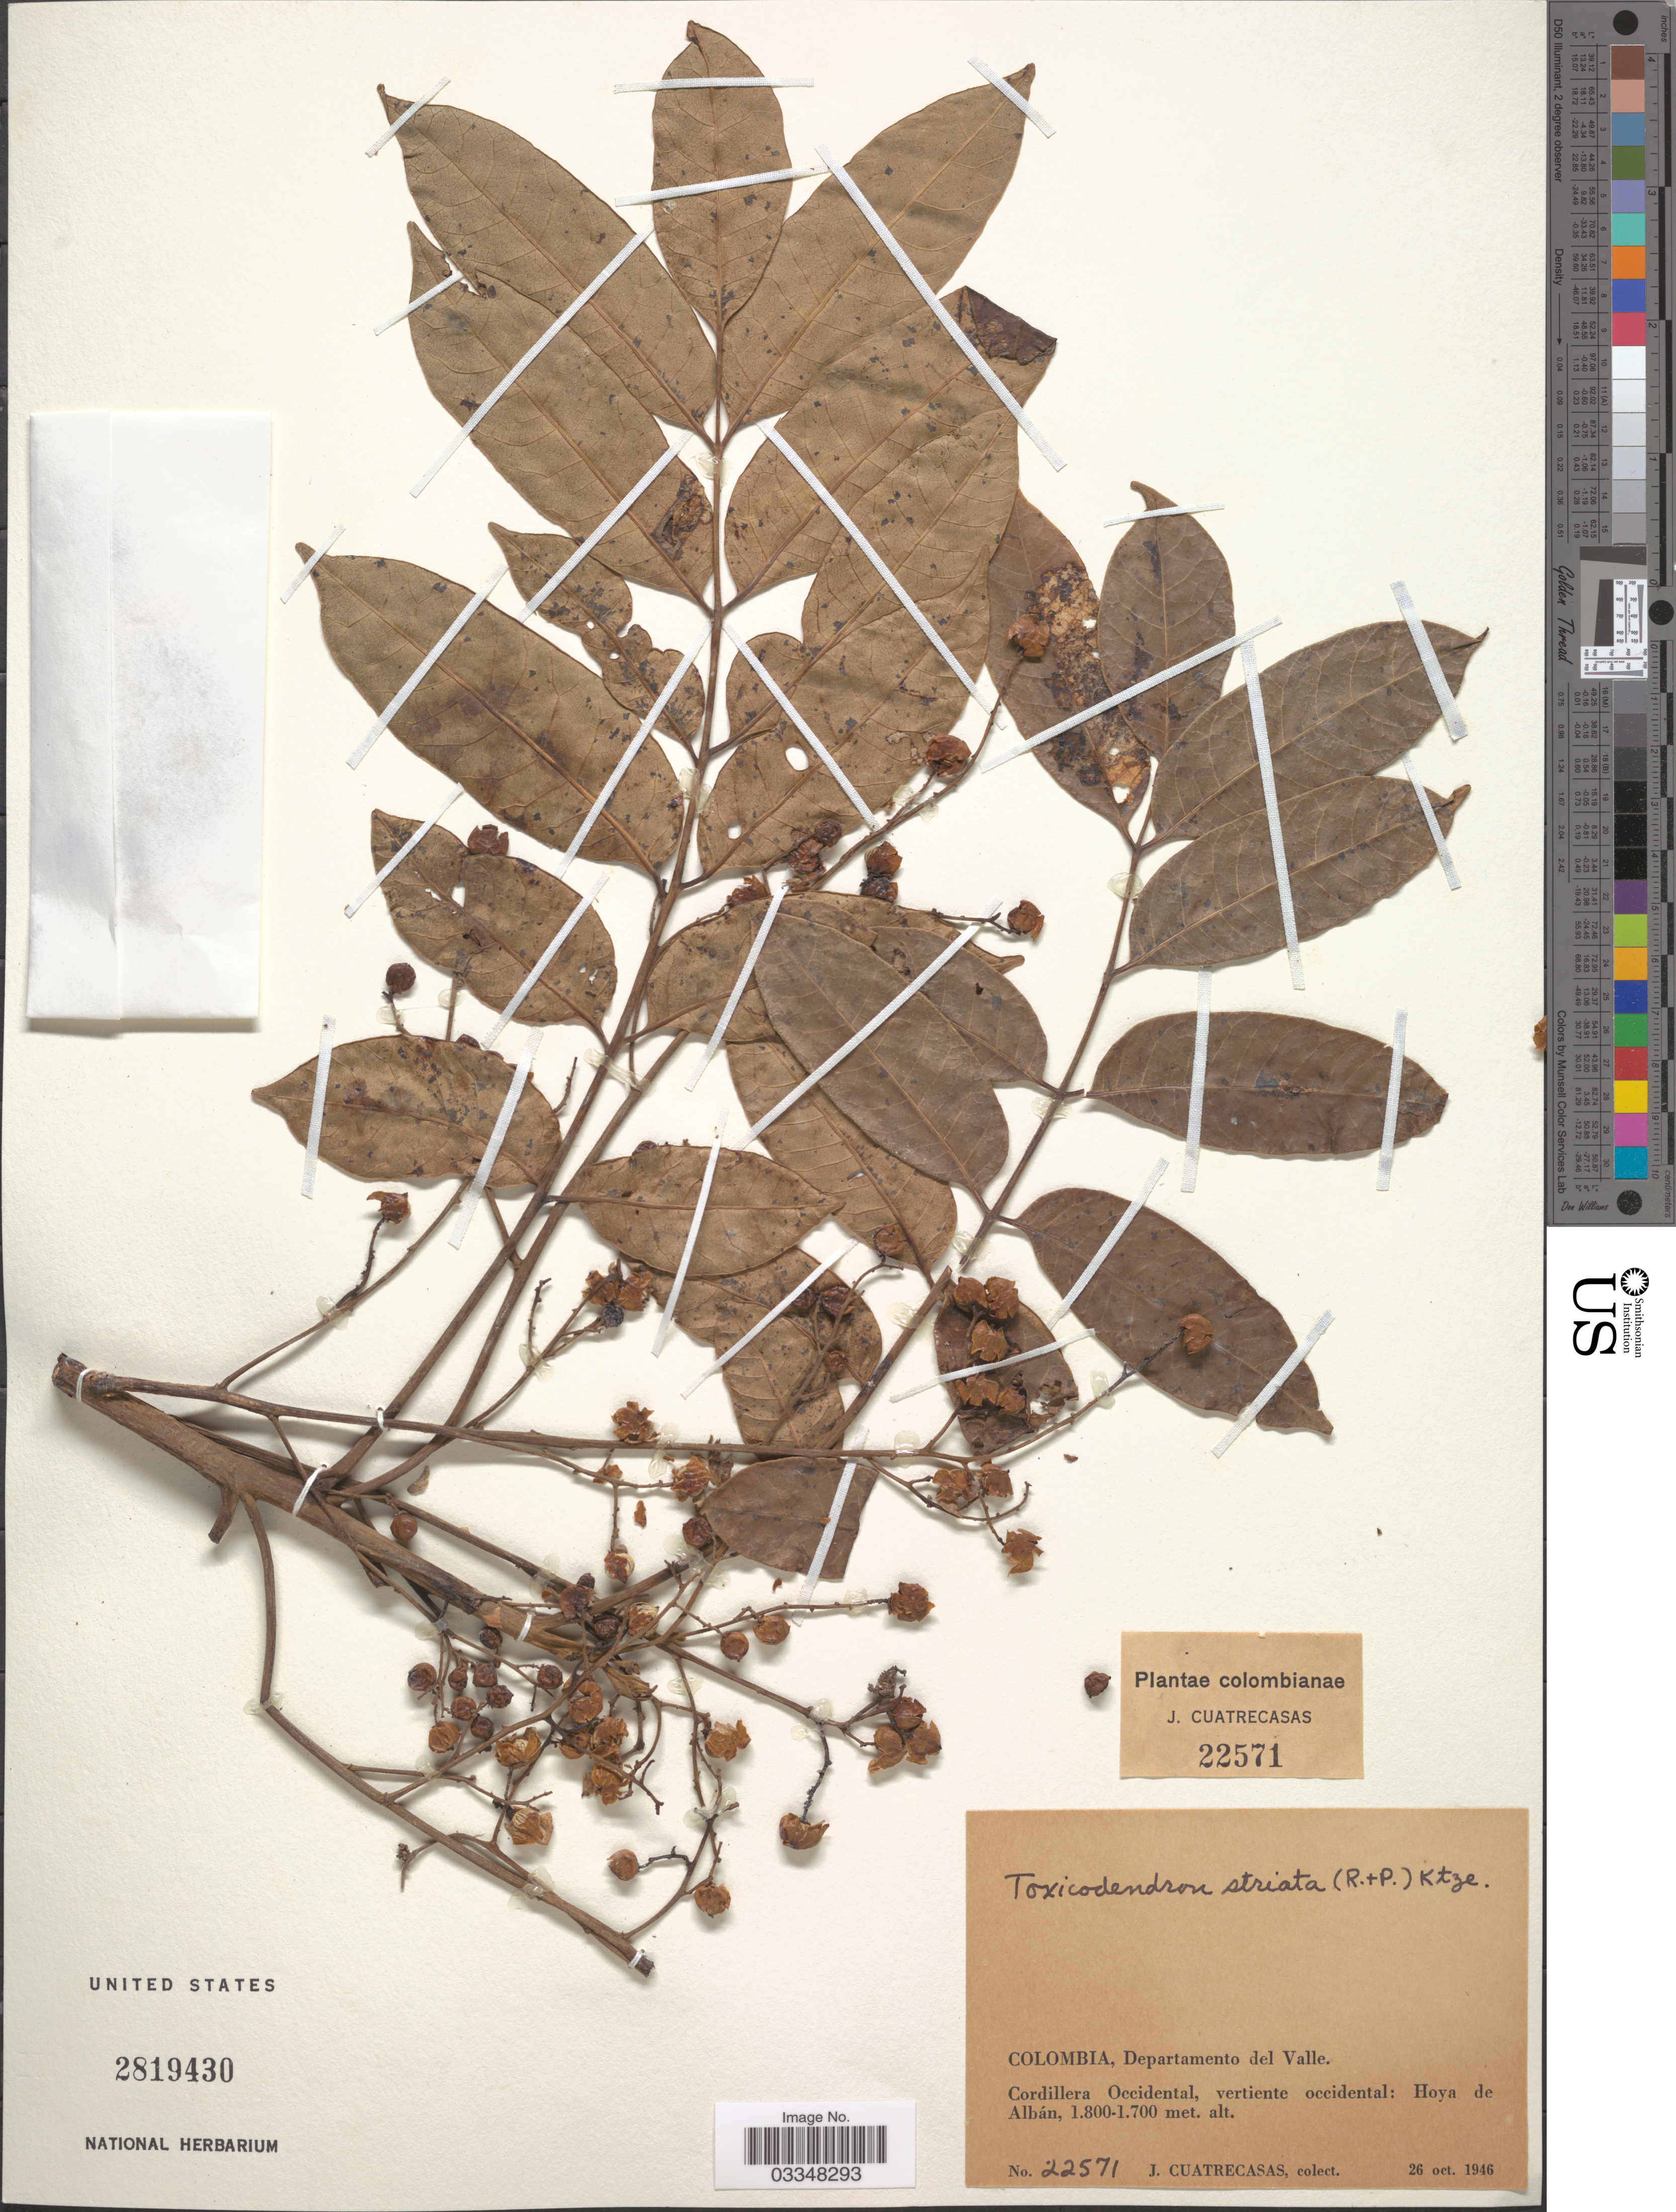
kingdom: Plantae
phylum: Tracheophyta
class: Magnoliopsida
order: Sapindales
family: Anacardiaceae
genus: Toxicodendron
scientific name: Toxicodendron striatum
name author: (Ruiz & Pav.) Kuntze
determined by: Mitchell, John D.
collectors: J. Cuatrecasas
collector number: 22571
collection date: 1946-10-26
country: Colombia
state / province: Valle del Cauca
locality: Departamento del Valle. Cordillera Occidental, vertiente occidental: Hoya de Albán.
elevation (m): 1700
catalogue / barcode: US 2819430